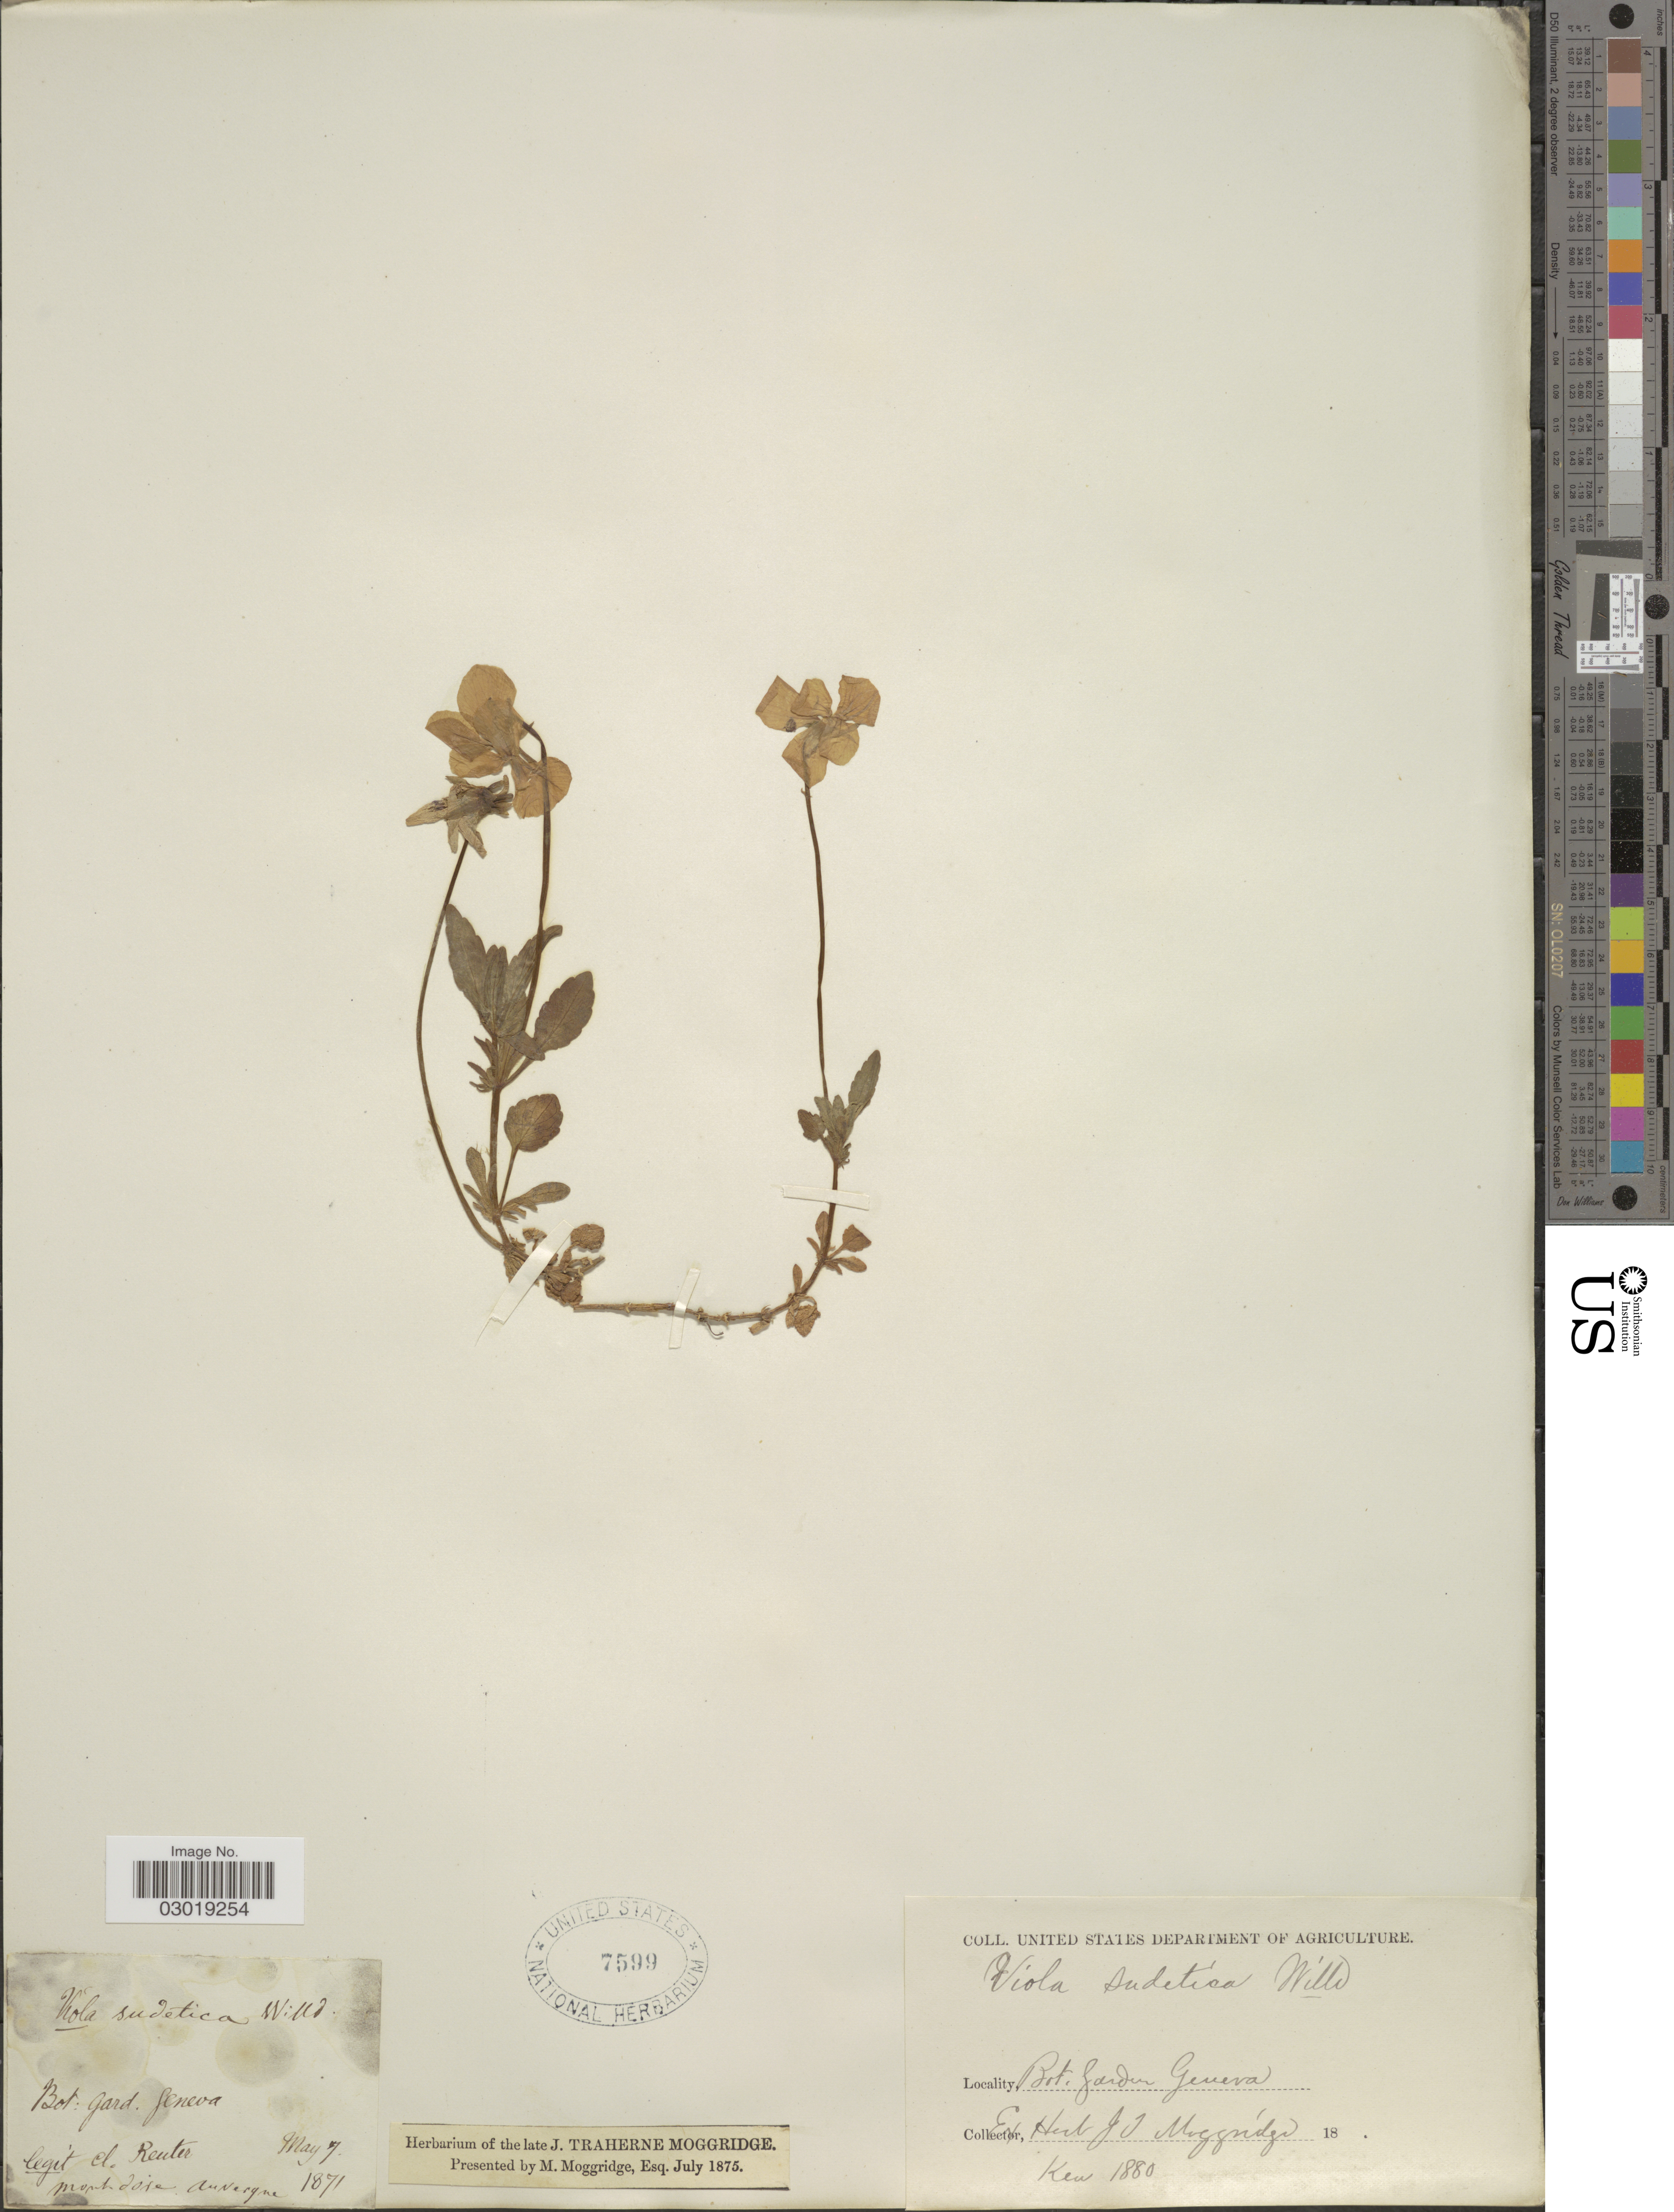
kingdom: Plantae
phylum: Tracheophyta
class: Magnoliopsida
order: Malpighiales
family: Violaceae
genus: Viola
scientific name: Viola sudetica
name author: Willd.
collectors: ex herb. J.T. Moggridge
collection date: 1871-05-07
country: Switzerland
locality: Bot. Garden Geneva.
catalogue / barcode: US 7599